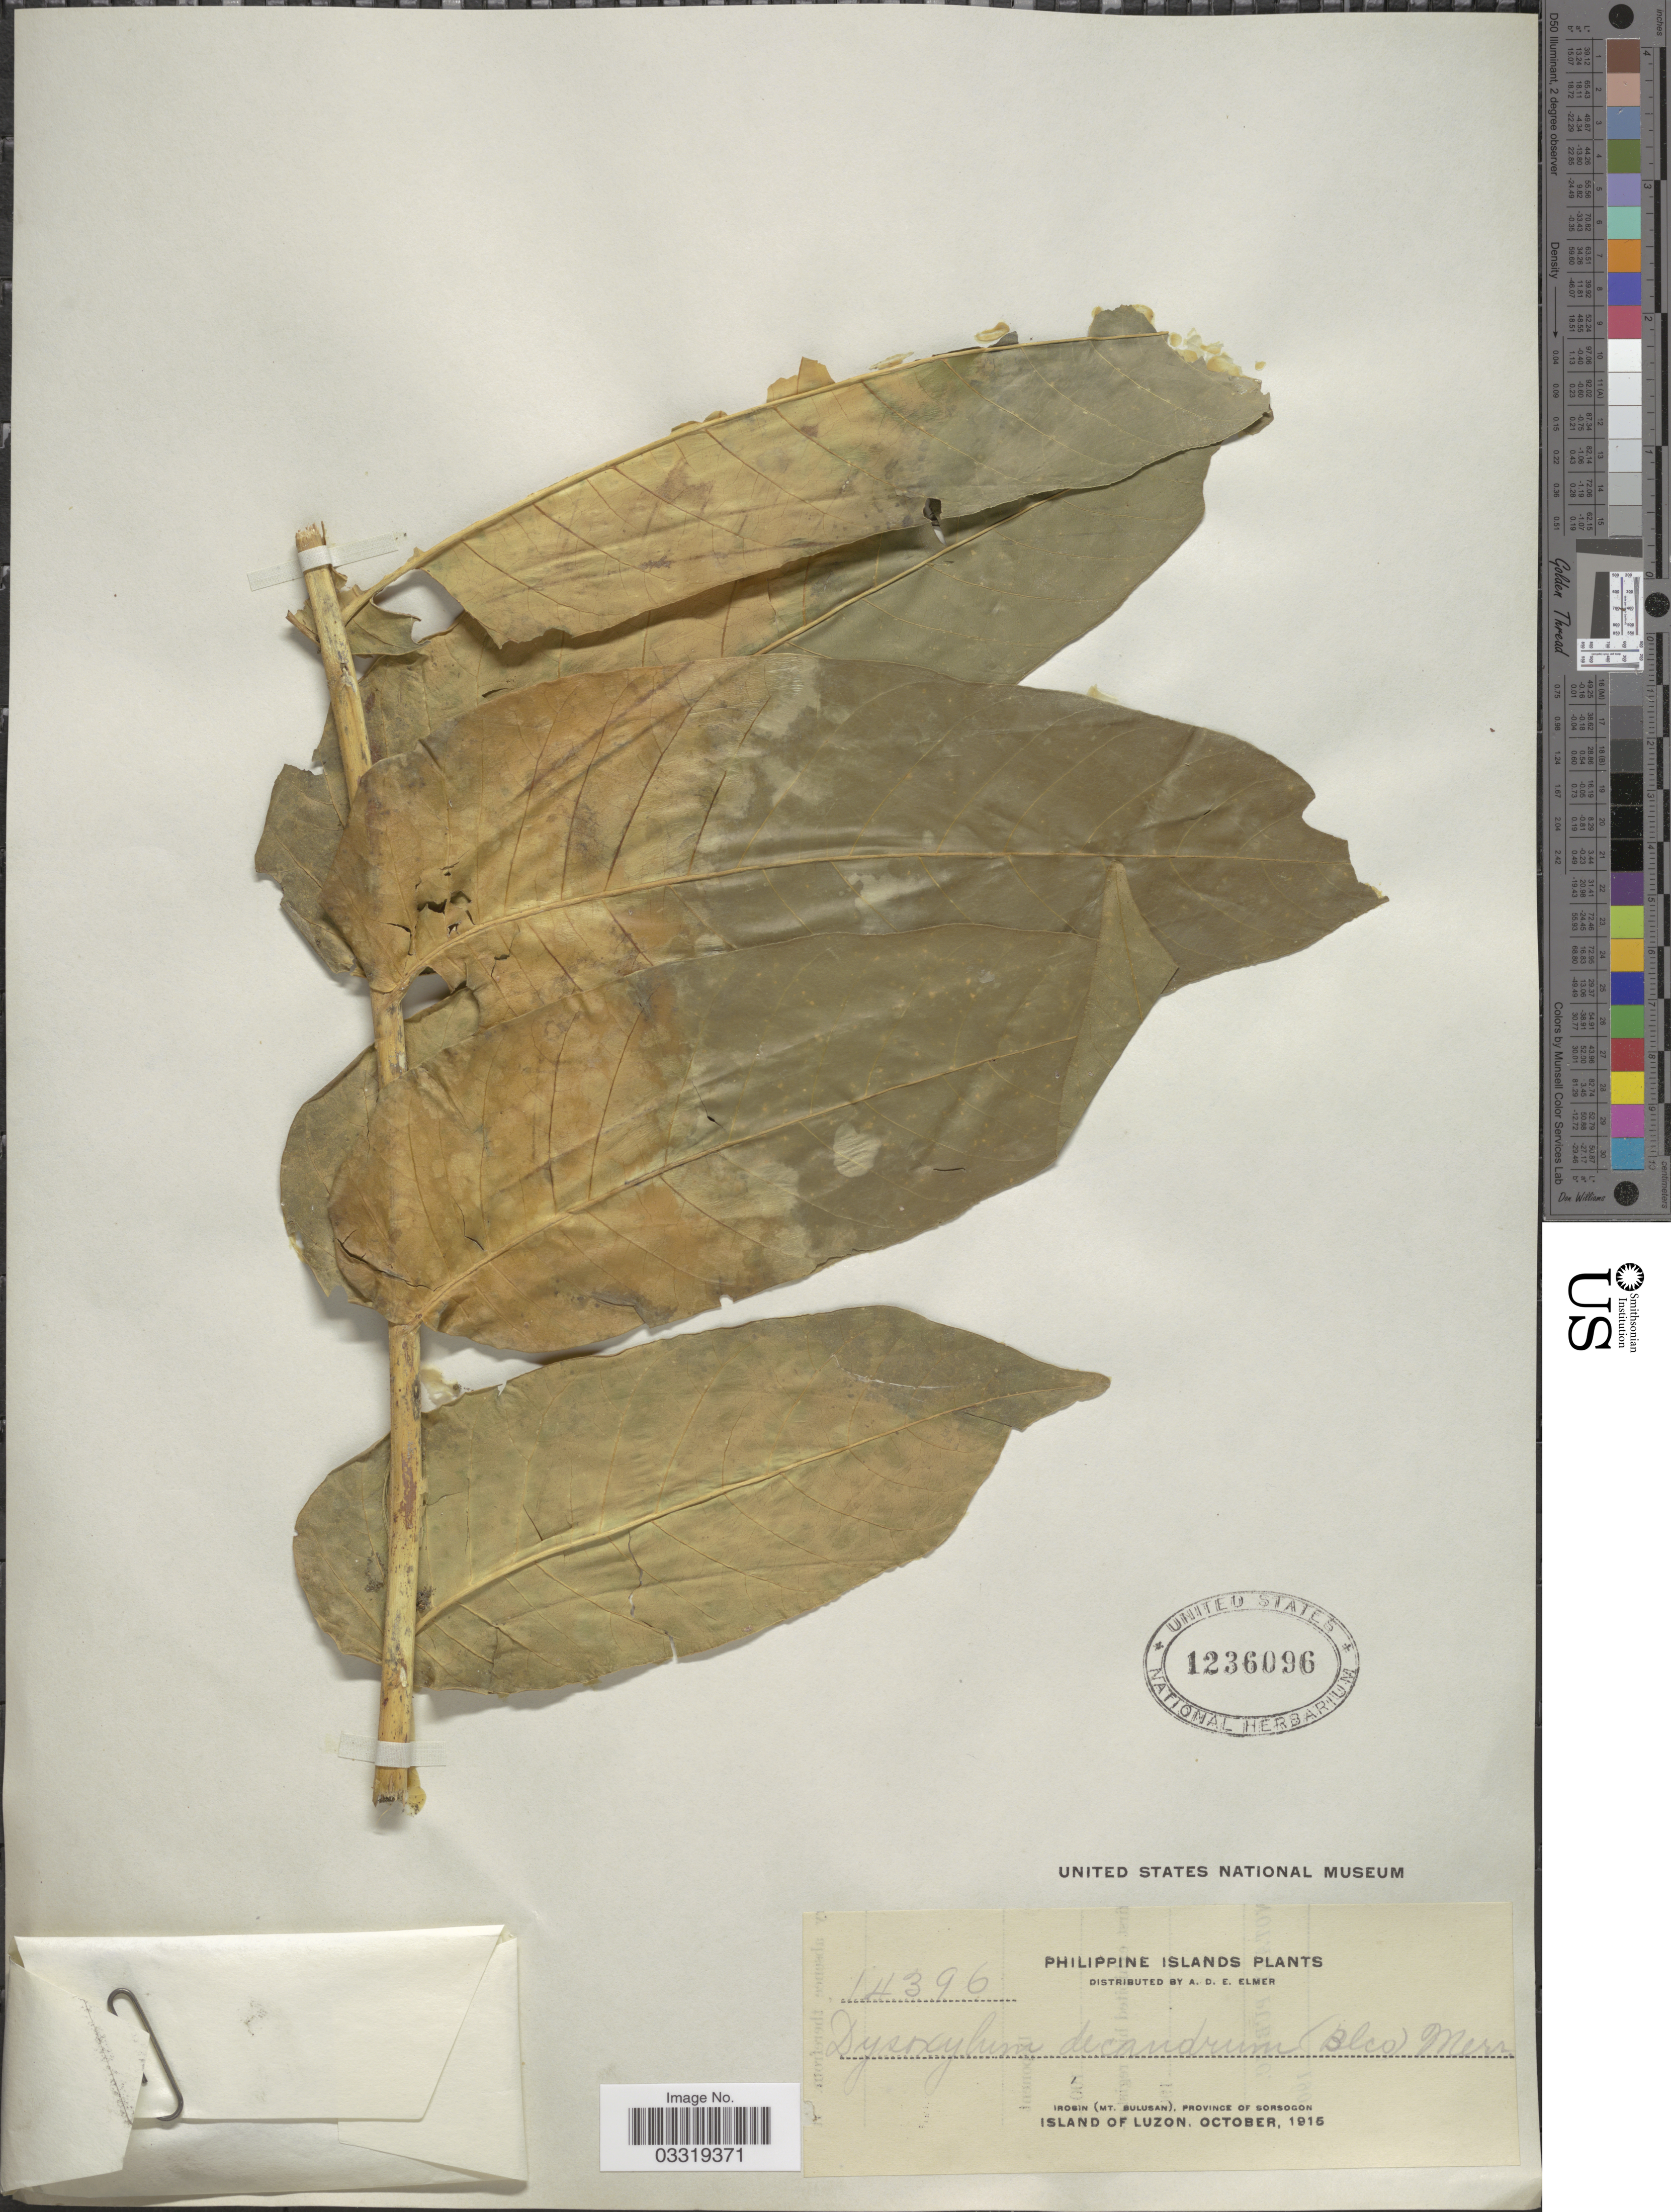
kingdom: Plantae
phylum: Tracheophyta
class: Magnoliopsida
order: Sapindales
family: Meliaceae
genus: Didymocheton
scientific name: Didymocheton gaudichaudianus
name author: A. Juss.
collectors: A. D. E. Elmer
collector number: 14396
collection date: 1915-10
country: Philippines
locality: Irosin (Mt. Bulusan), Province of Sorsogon, Island of Luzon.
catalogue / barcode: US 1236096